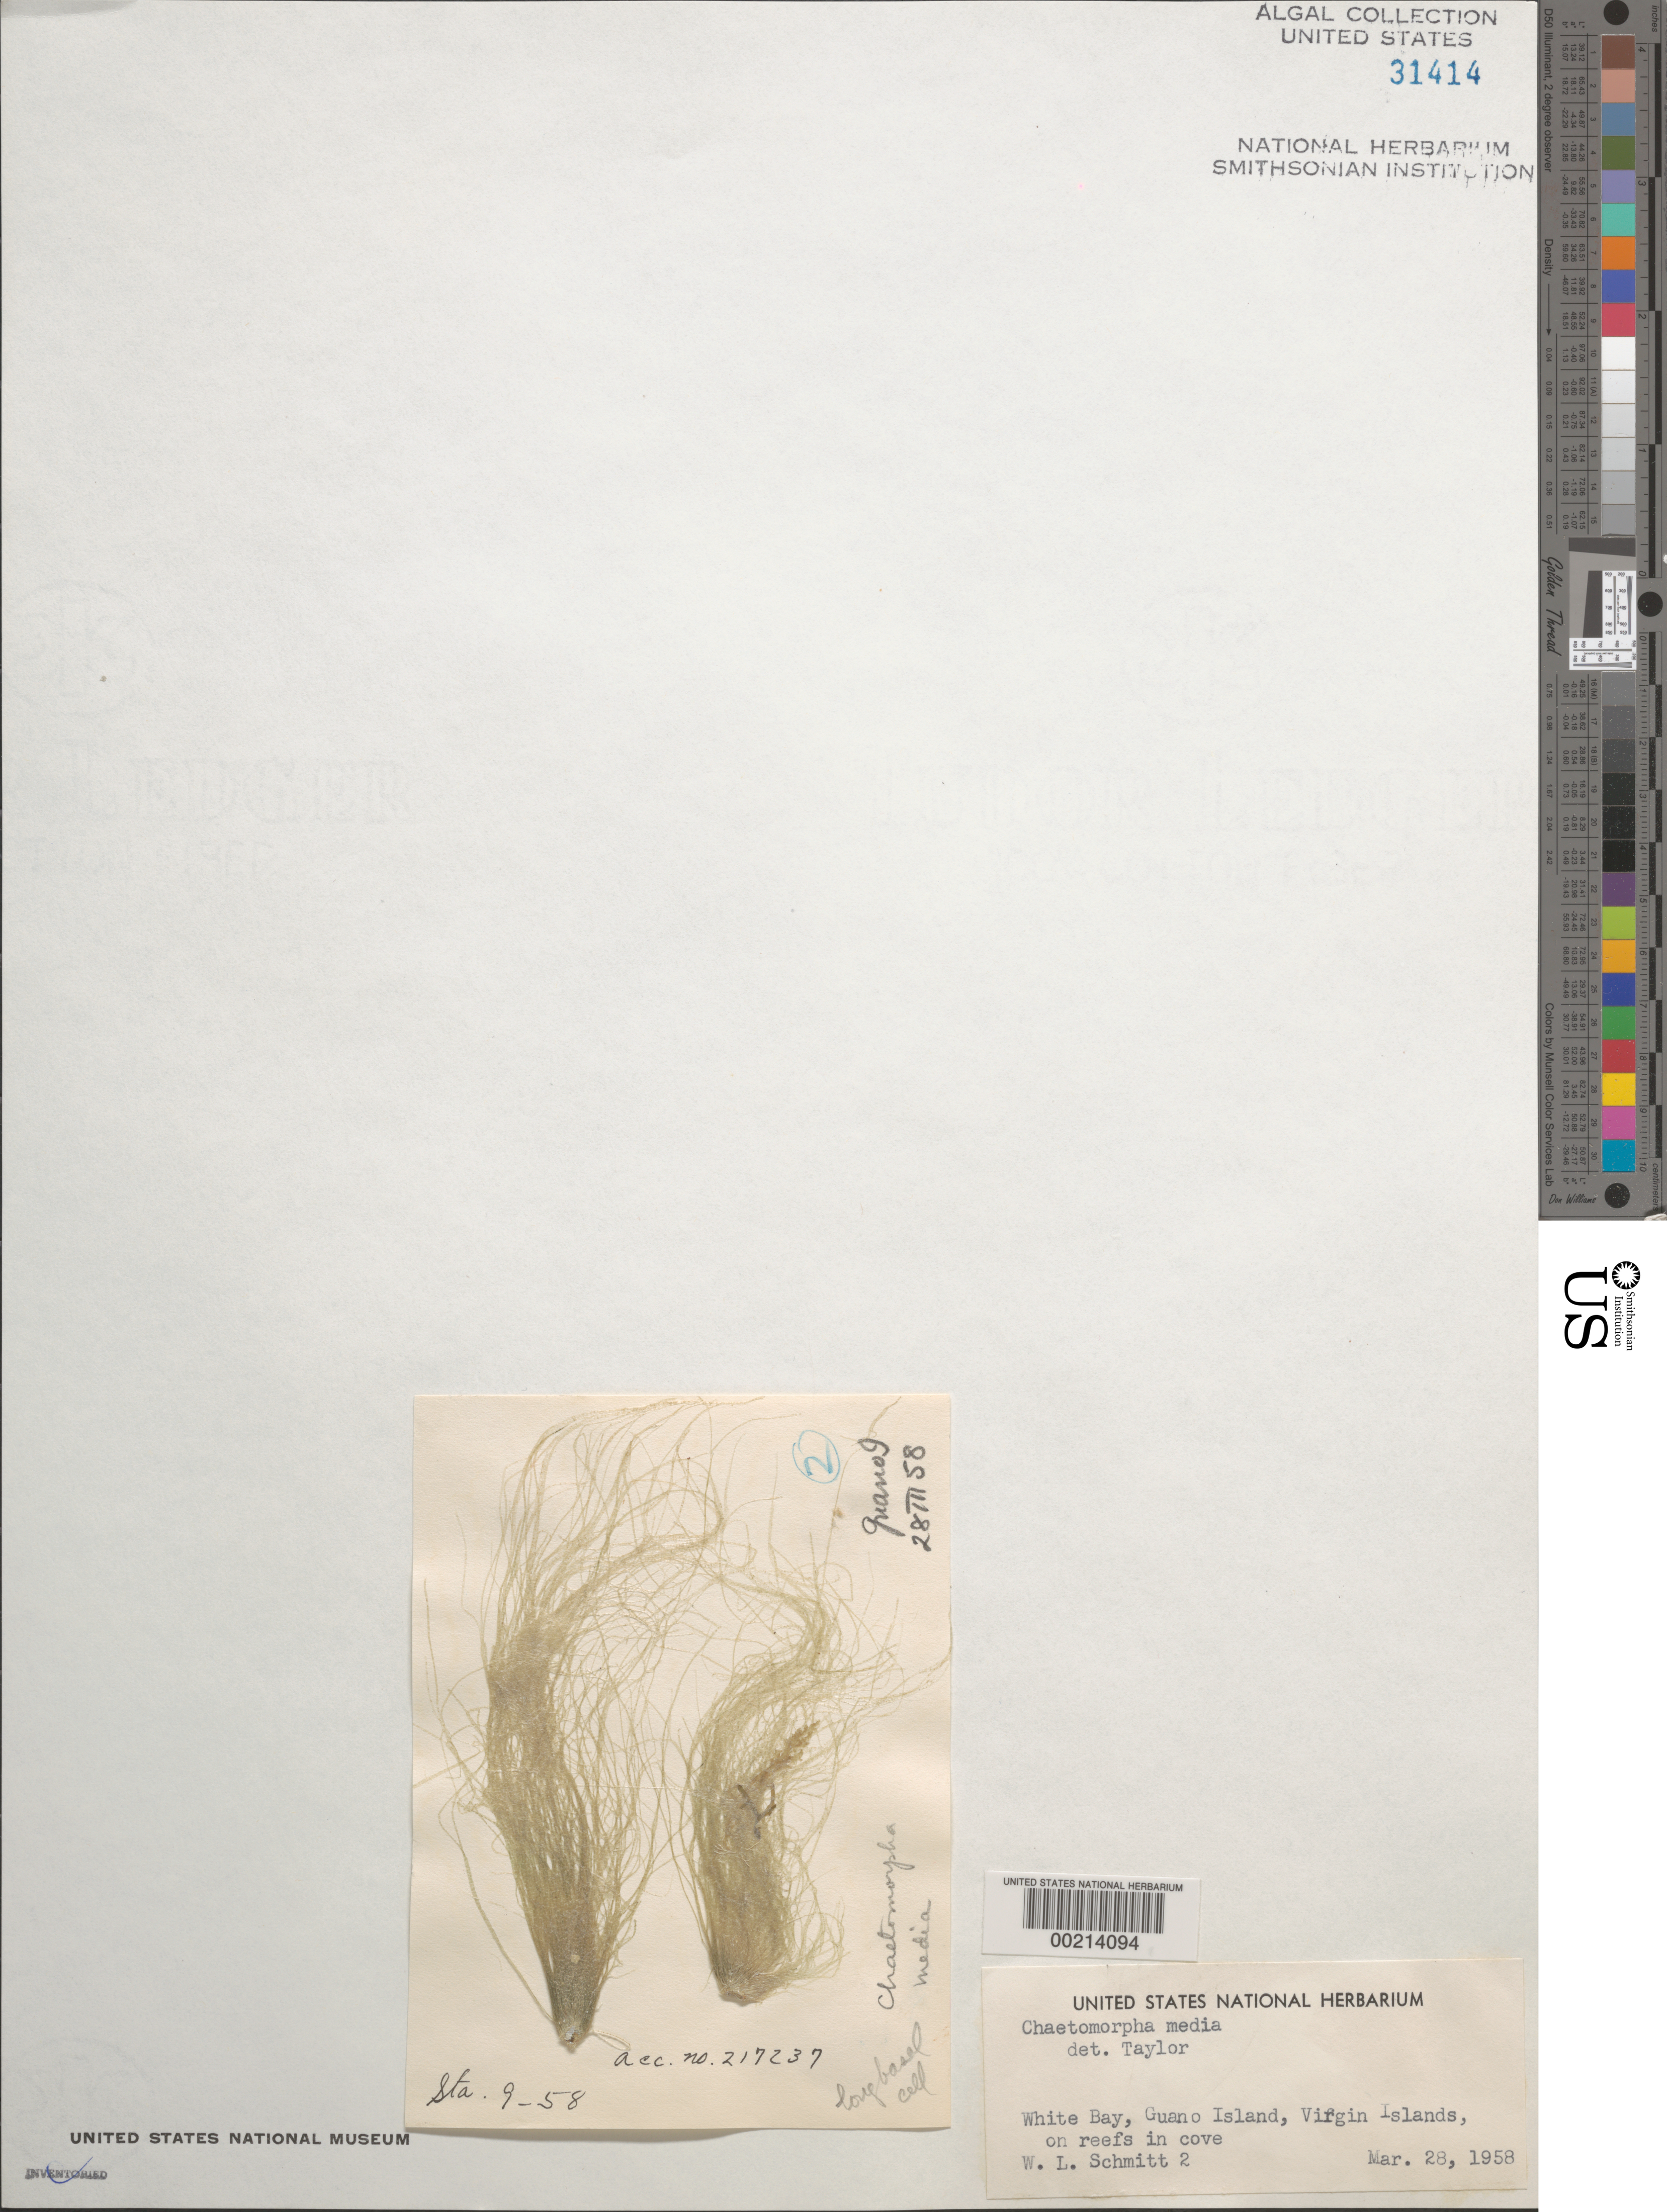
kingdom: Plantae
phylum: Chlorophyta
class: Ulvophyceae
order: Cladophorales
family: Cladophoraceae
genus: Chaetomorpha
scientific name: Chaetomorpha melagonium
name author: (F. Weber & D. Mohr) Kützing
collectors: W. L. Schmitt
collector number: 2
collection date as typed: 28 Mar 1958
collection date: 1958-03-28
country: British Virgin Islands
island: Guano Island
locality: White Bay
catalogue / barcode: US 31414